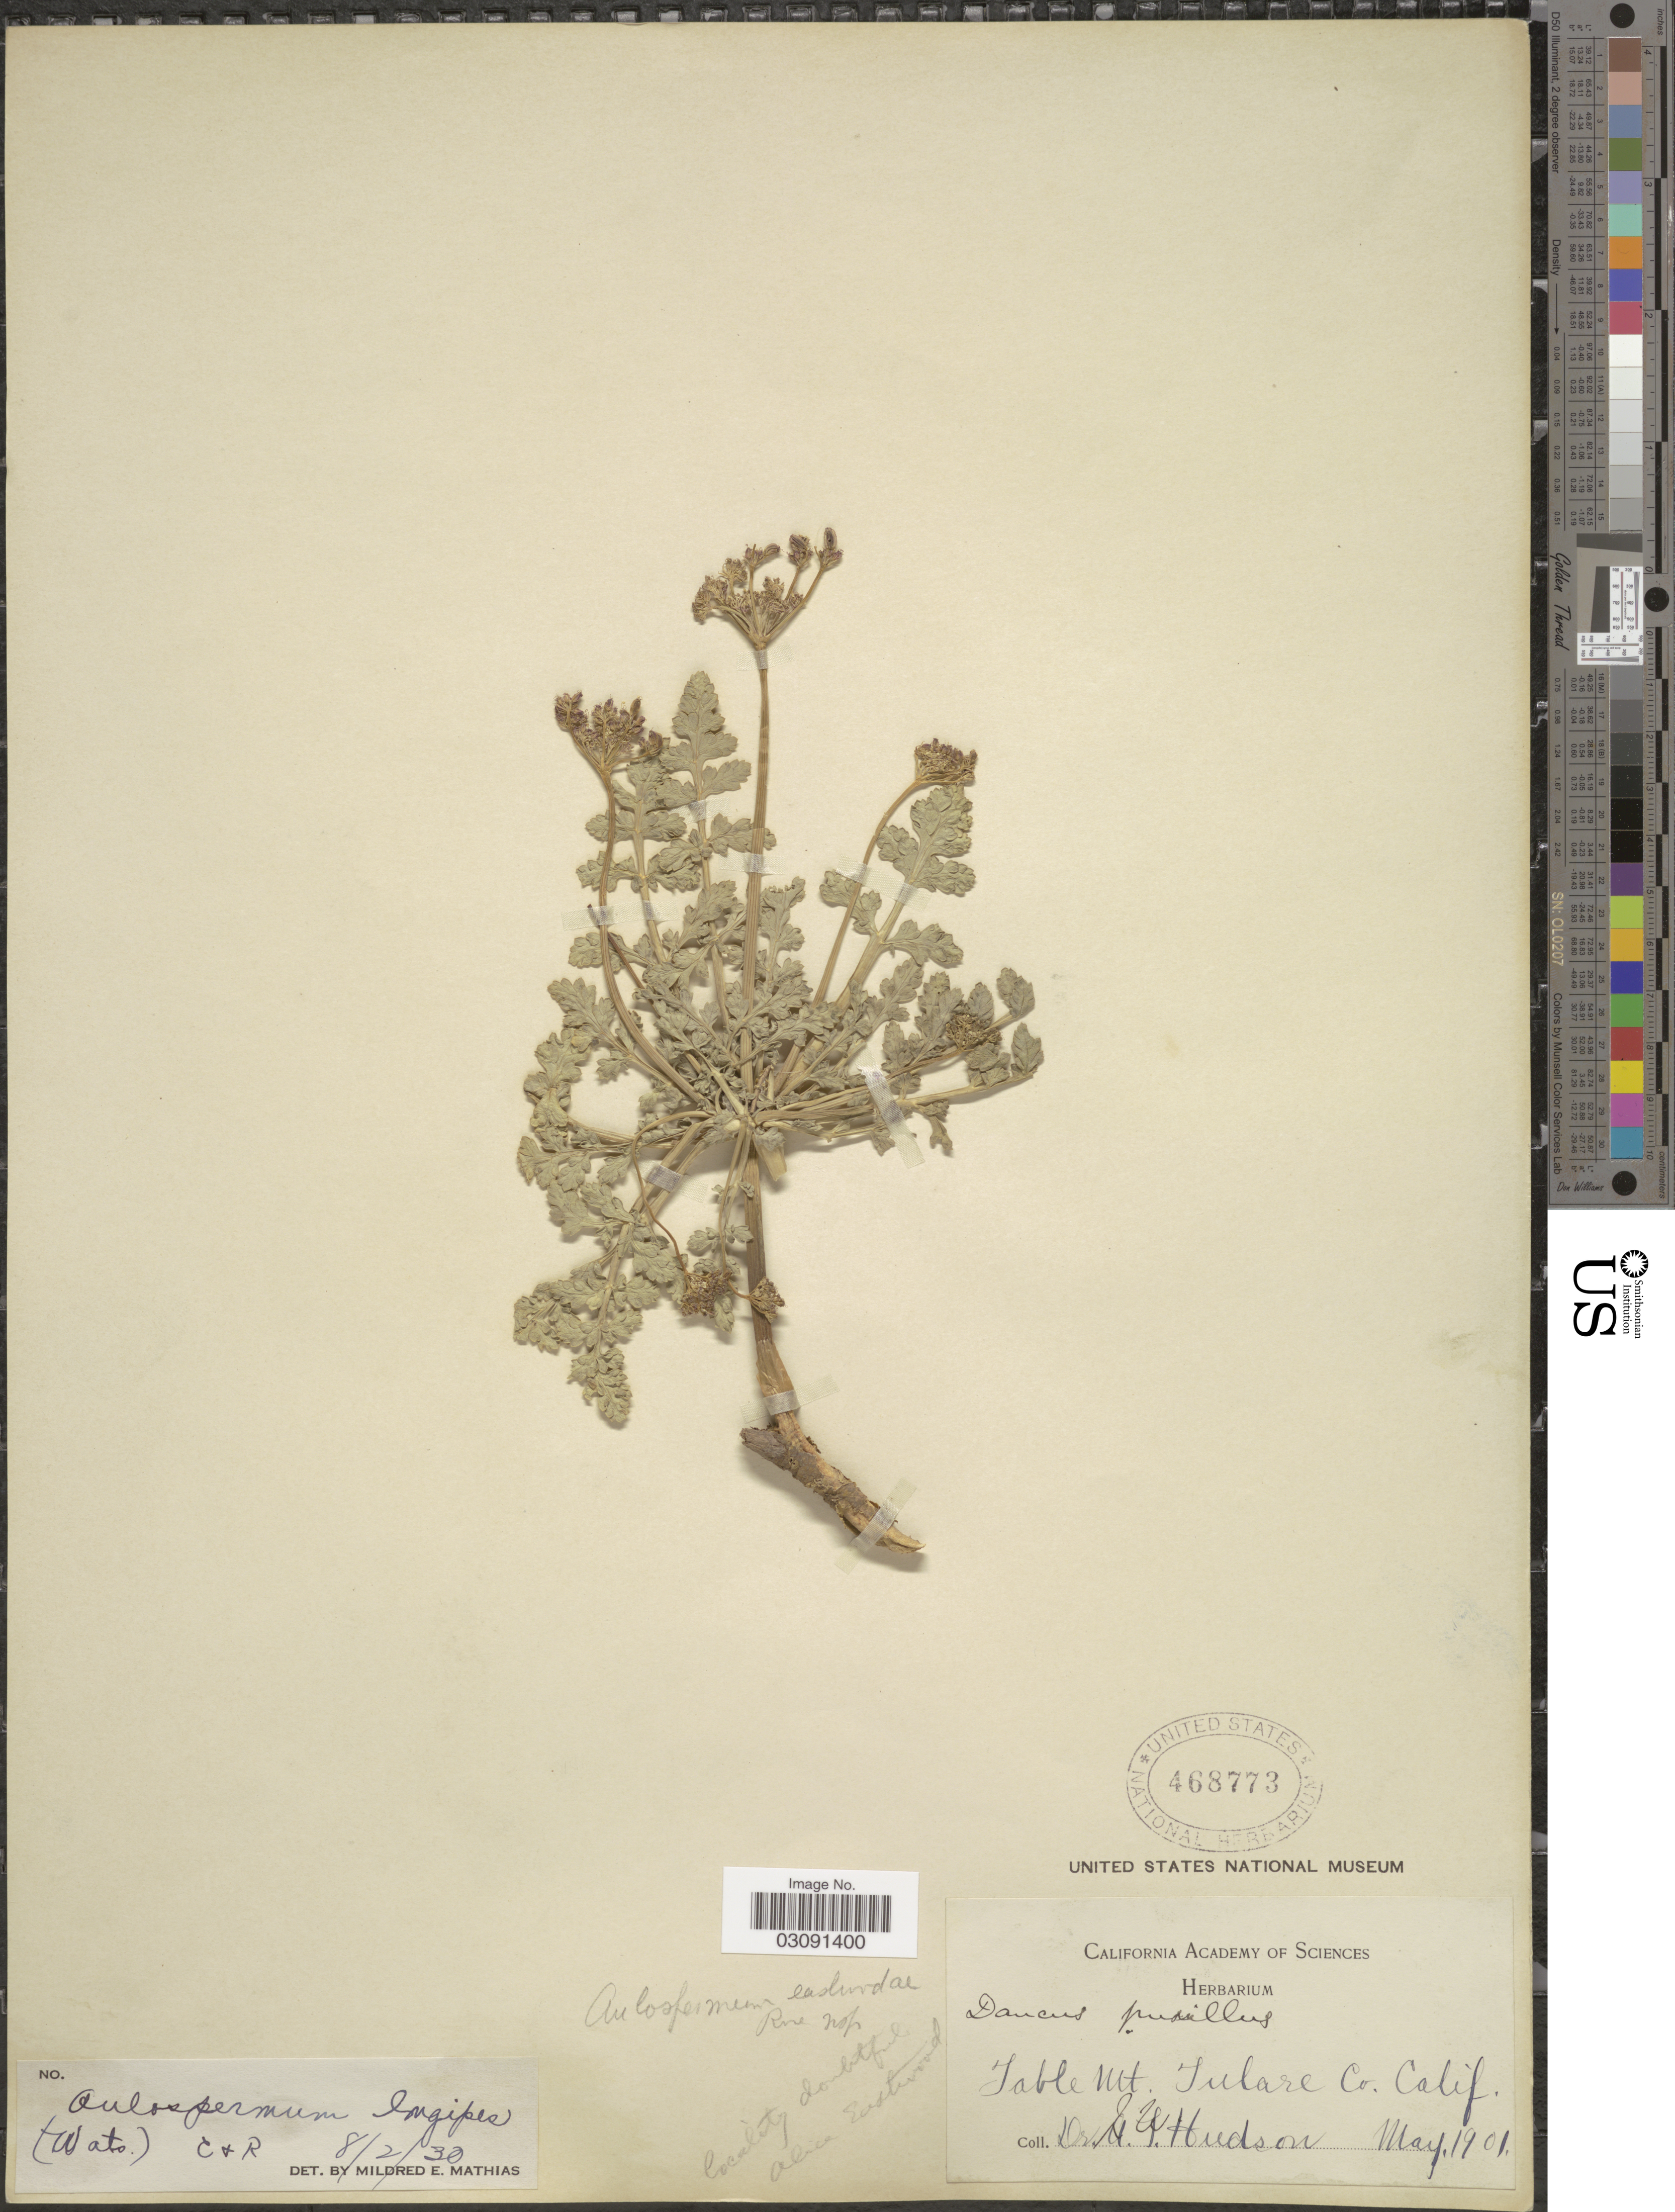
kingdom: Plantae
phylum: Tracheophyta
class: Magnoliopsida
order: Apiales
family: Apiaceae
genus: Cymopterus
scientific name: Cymopterus longipes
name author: S. Watson in C. King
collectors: E. W. Hudson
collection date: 1901-05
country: United States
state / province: California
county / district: Tulare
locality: Table Mt. Tulare Co.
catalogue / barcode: US 468773